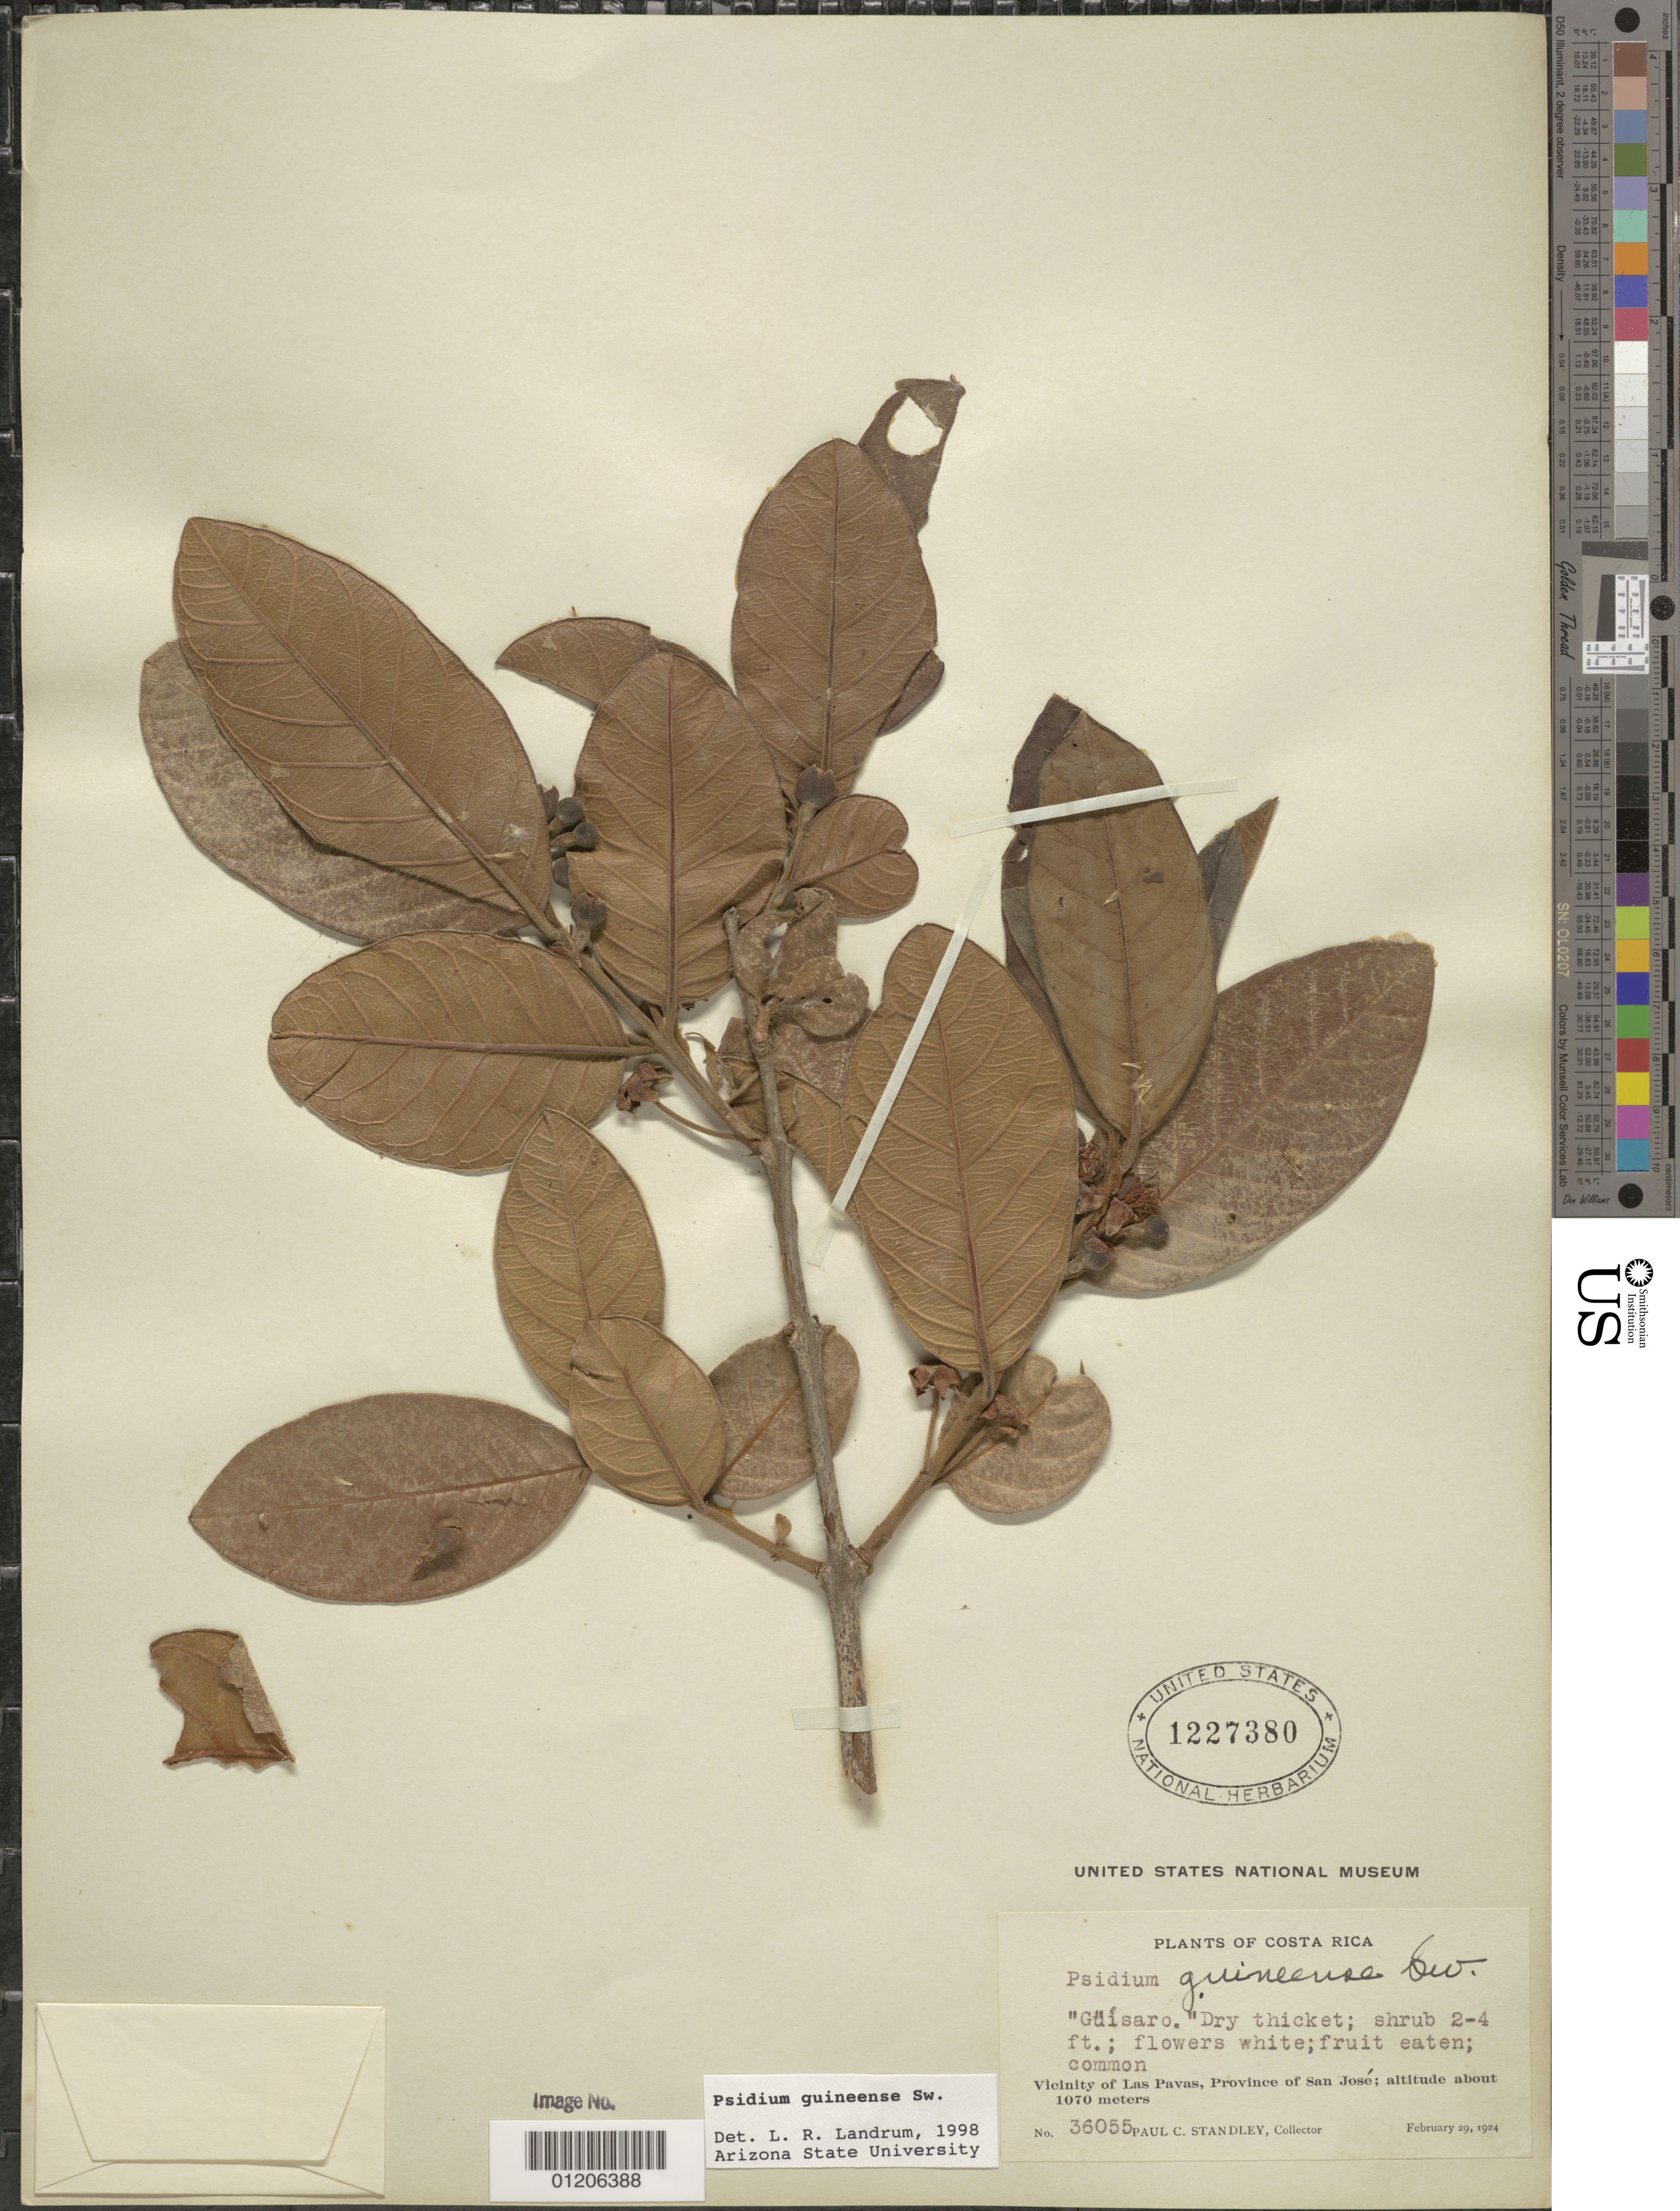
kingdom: Plantae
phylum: Tracheophyta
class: Magnoliopsida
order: Myrtales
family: Myrtaceae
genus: Psidium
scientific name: Psidium guineense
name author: Sw.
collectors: P. C. Standley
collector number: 36055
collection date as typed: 29 Feb 1924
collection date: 1924-02-29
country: Costa Rica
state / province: San José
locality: Vicinity of Las Pavas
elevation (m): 1070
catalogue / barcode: US 1227380